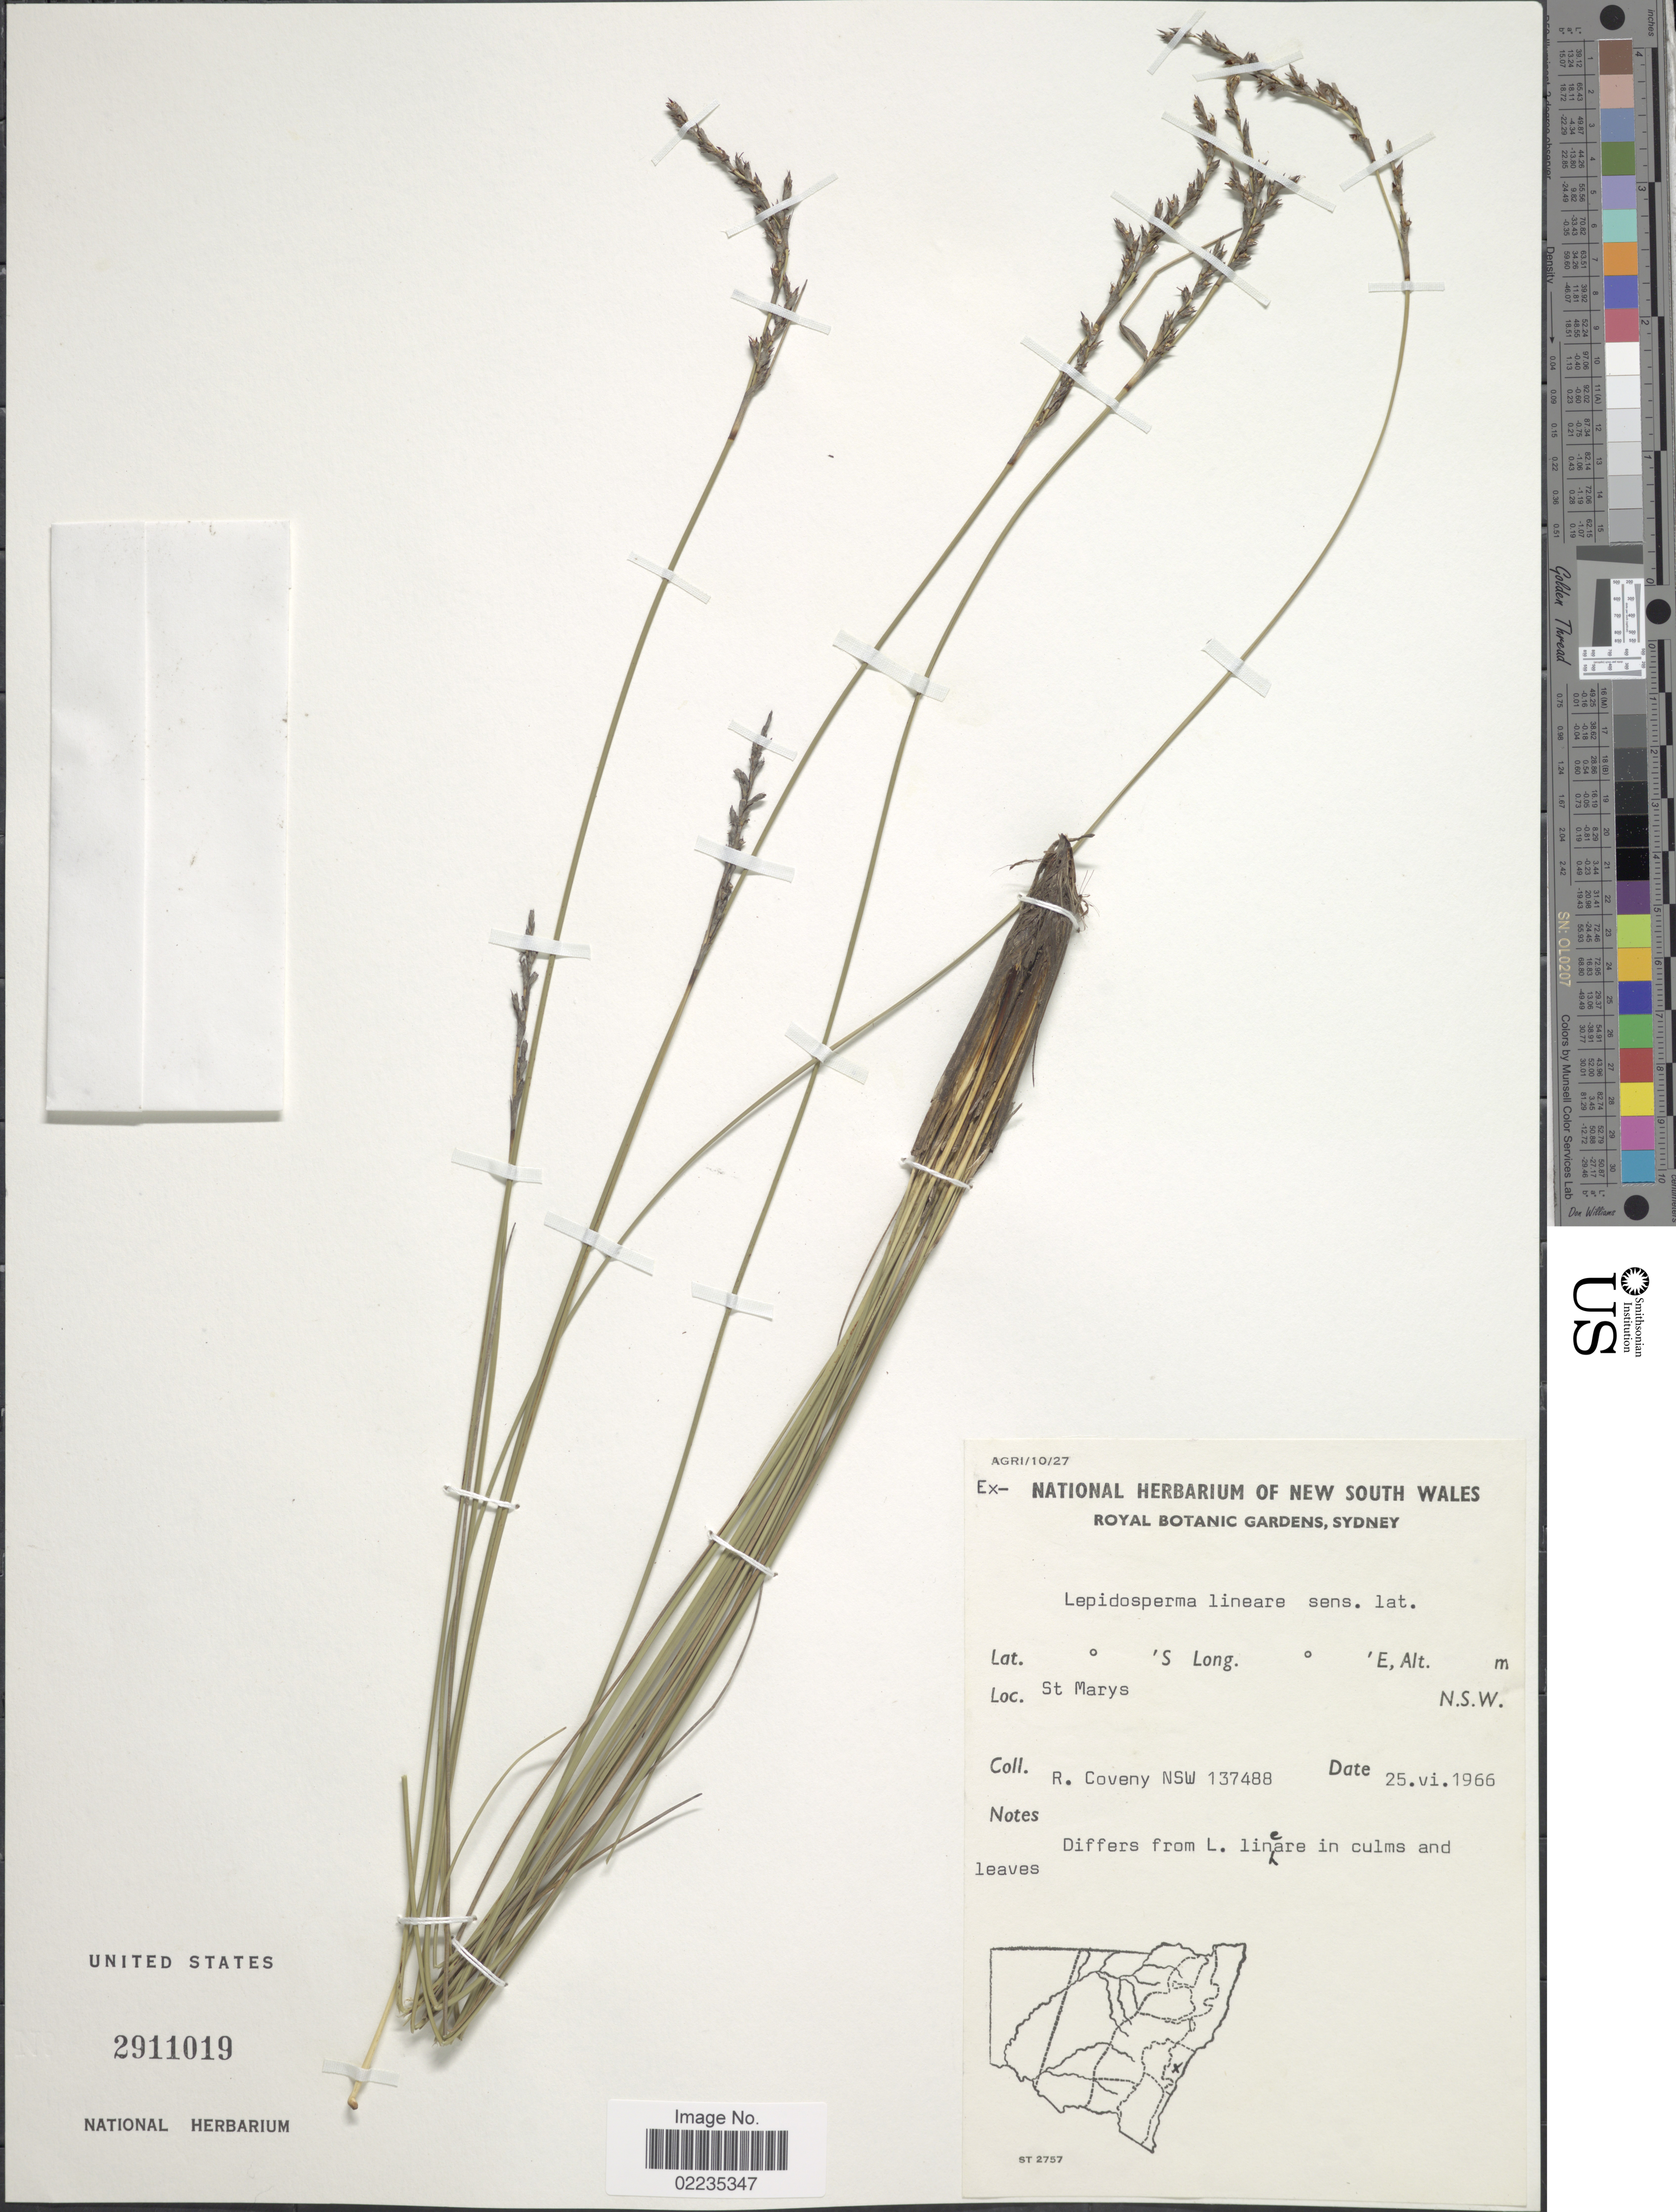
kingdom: Plantae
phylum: Tracheophyta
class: Liliopsida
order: Poales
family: Cyperaceae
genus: Lepidosperma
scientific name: Lepidosperma lineare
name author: R. Br.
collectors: R. Coveny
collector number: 137488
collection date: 1966-06-25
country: Australia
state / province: New South Wales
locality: St. Marys, N.S.W.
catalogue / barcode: US 2911019